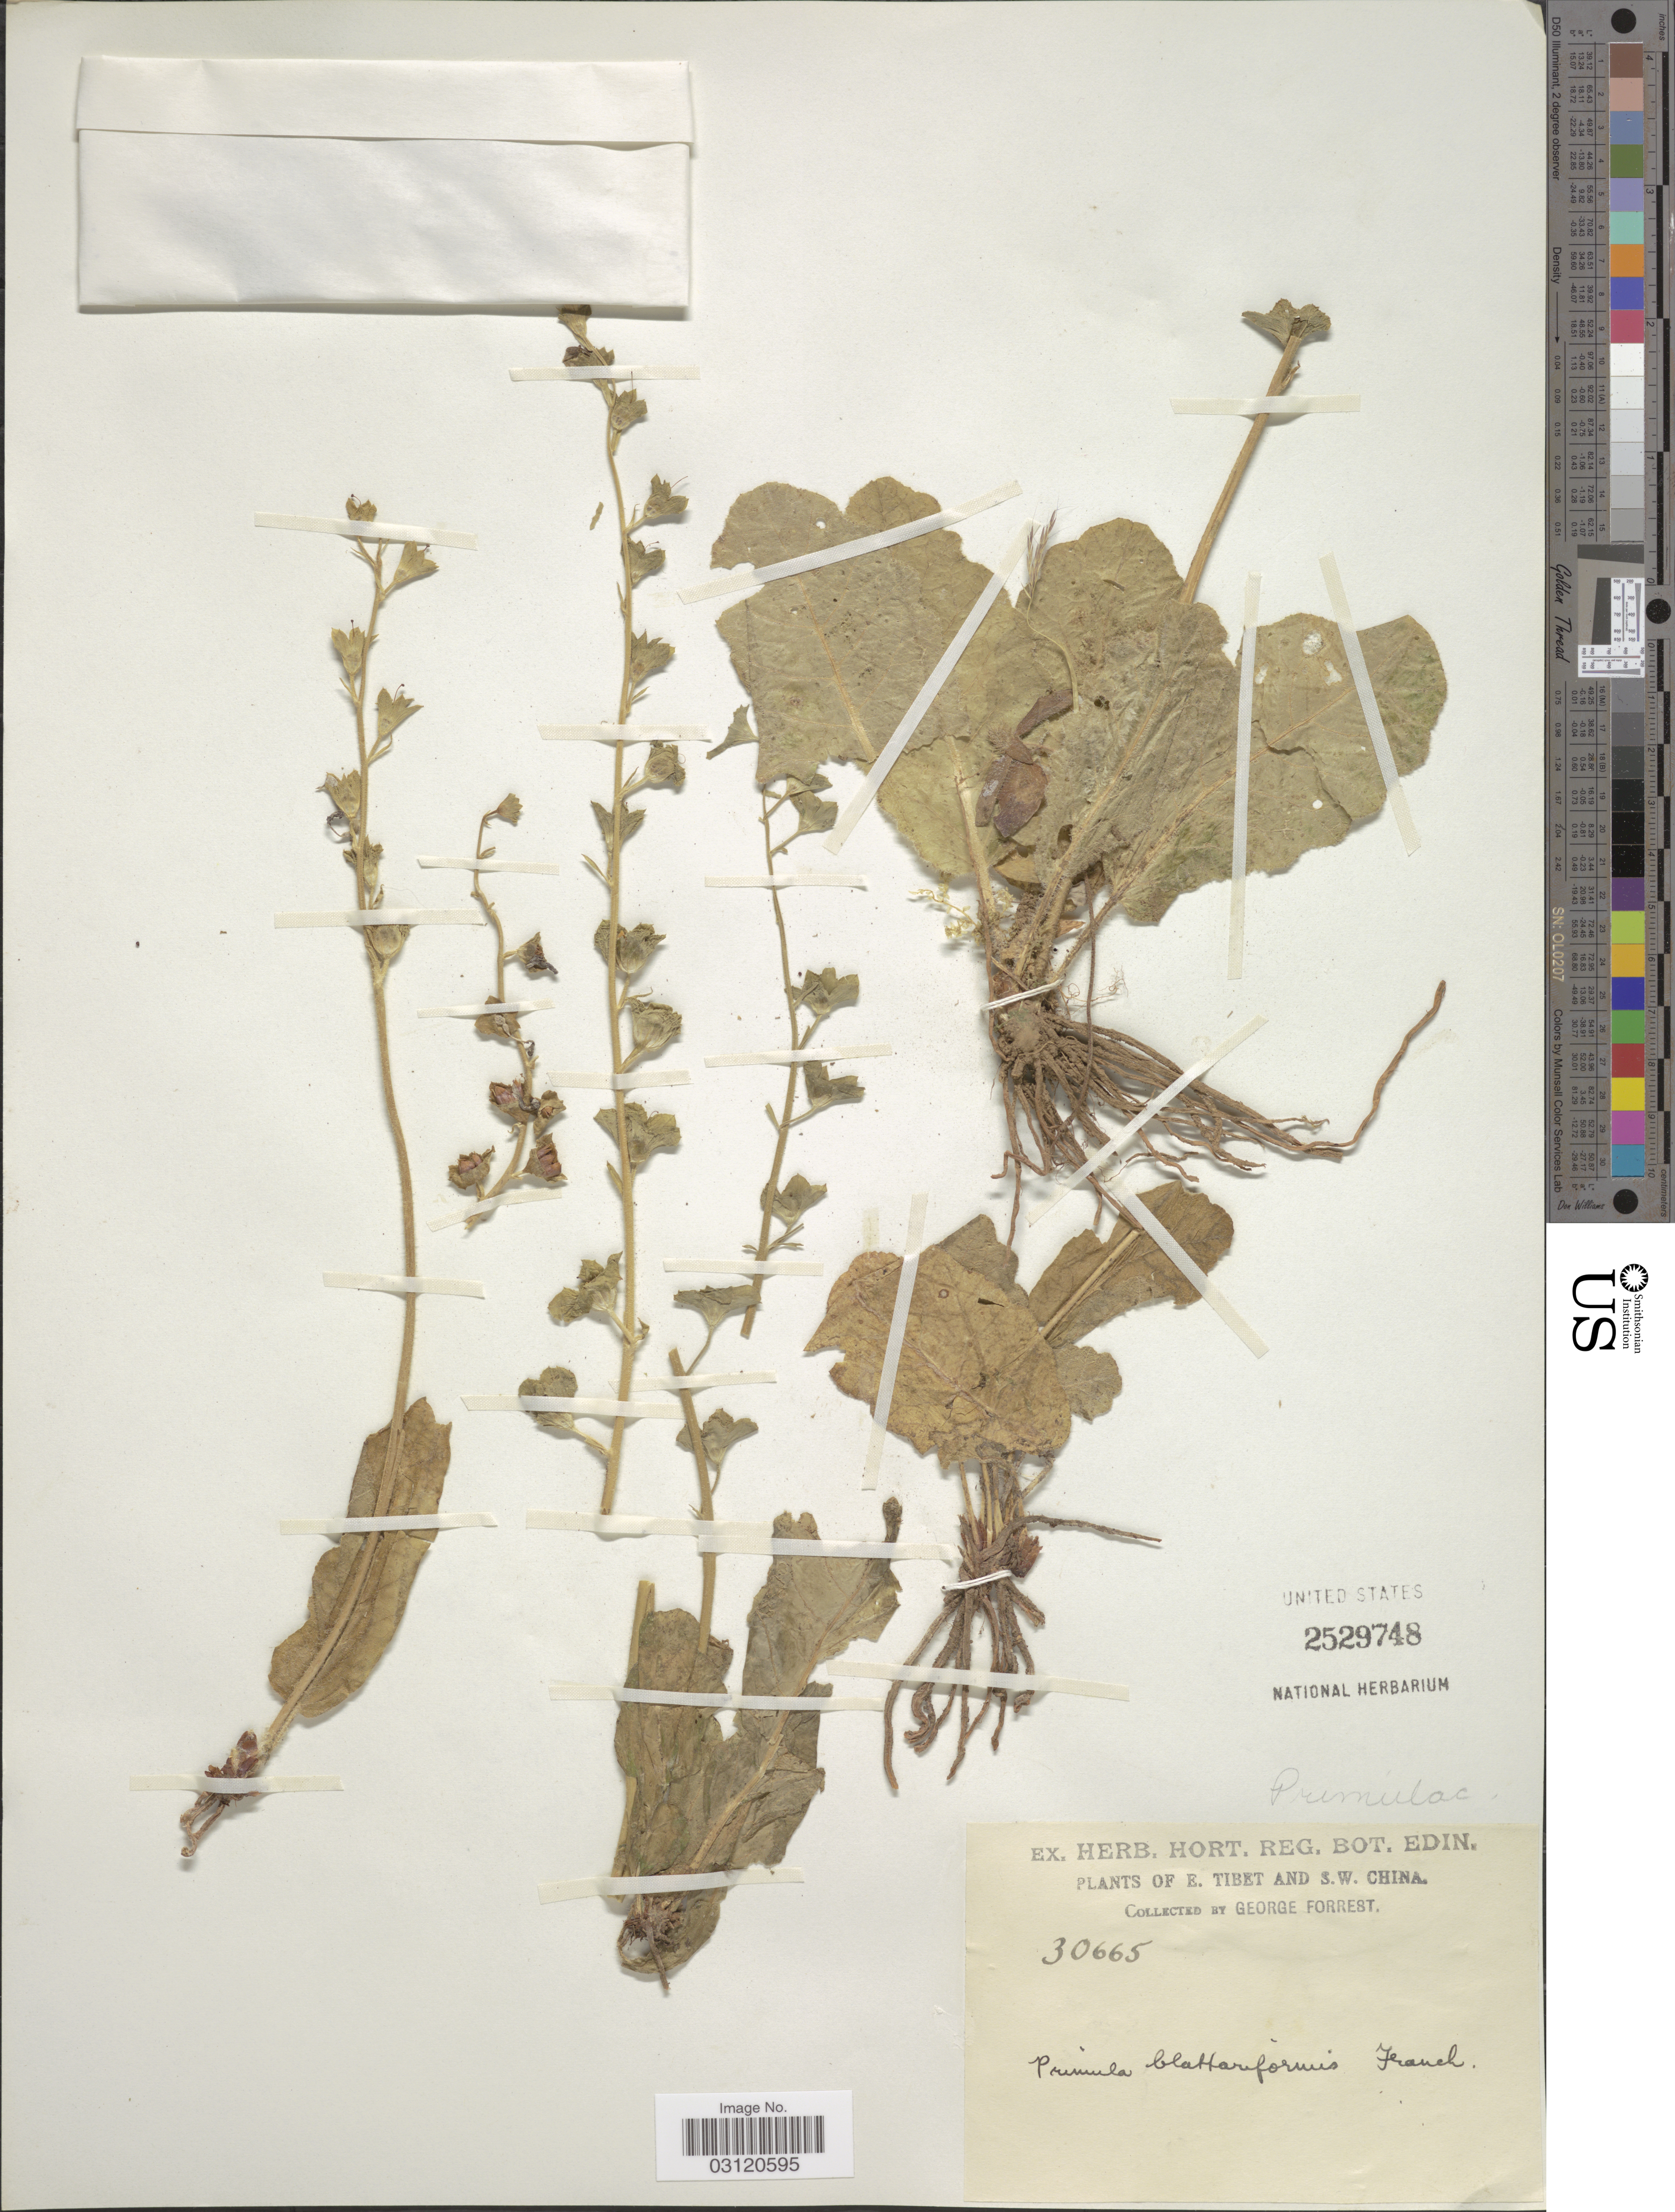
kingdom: Plantae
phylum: Tracheophyta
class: Magnoliopsida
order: Ericales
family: Primulaceae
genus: Primula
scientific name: Primula blattariformis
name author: Franch.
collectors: G. Forrest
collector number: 30665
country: China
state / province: Xizang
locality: E. Tibet and S.W. China.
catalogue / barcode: US 2529748